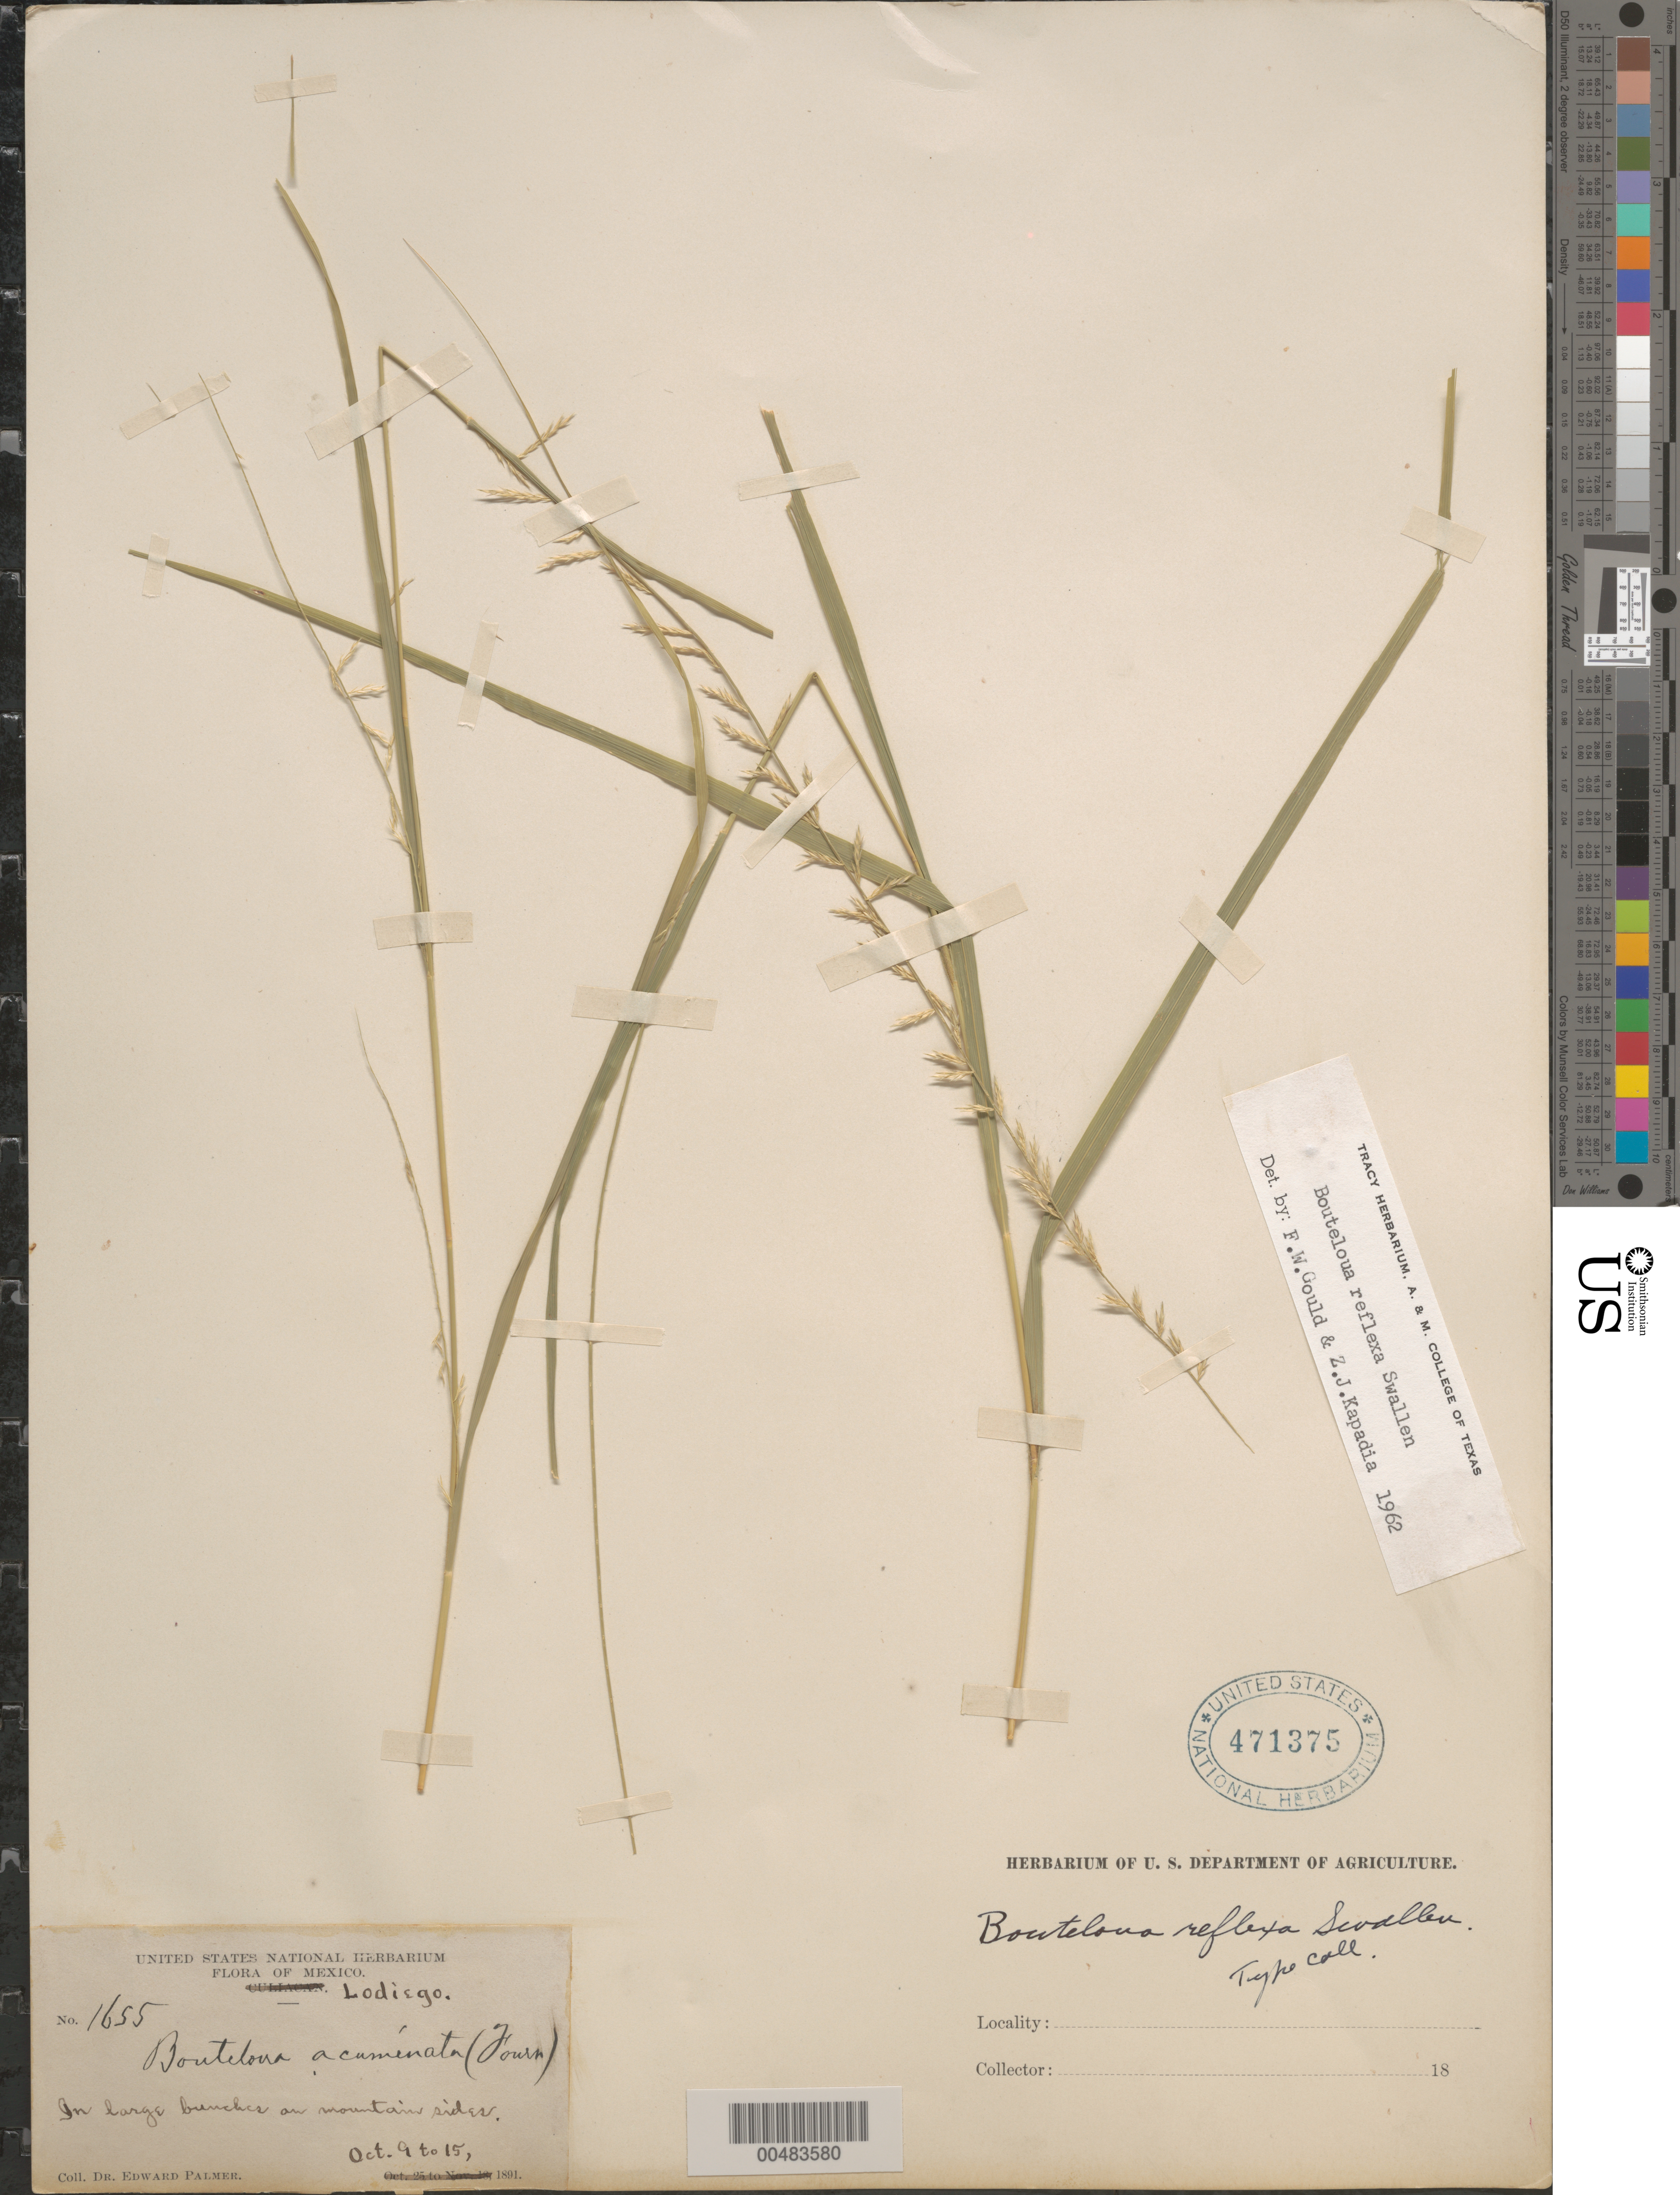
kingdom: Plantae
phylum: Tracheophyta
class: Liliopsida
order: Poales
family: Poaceae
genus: Bouteloua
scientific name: Bouteloua reflexa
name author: Swallen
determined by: Gould, F. W.; Kapadia, Zarir J.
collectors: E. Palmer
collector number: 1655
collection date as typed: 9 Oct 1891 to 15 Oct 1891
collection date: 1891-10-09/1891-10-15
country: Mexico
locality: Lodiego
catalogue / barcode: US 471375